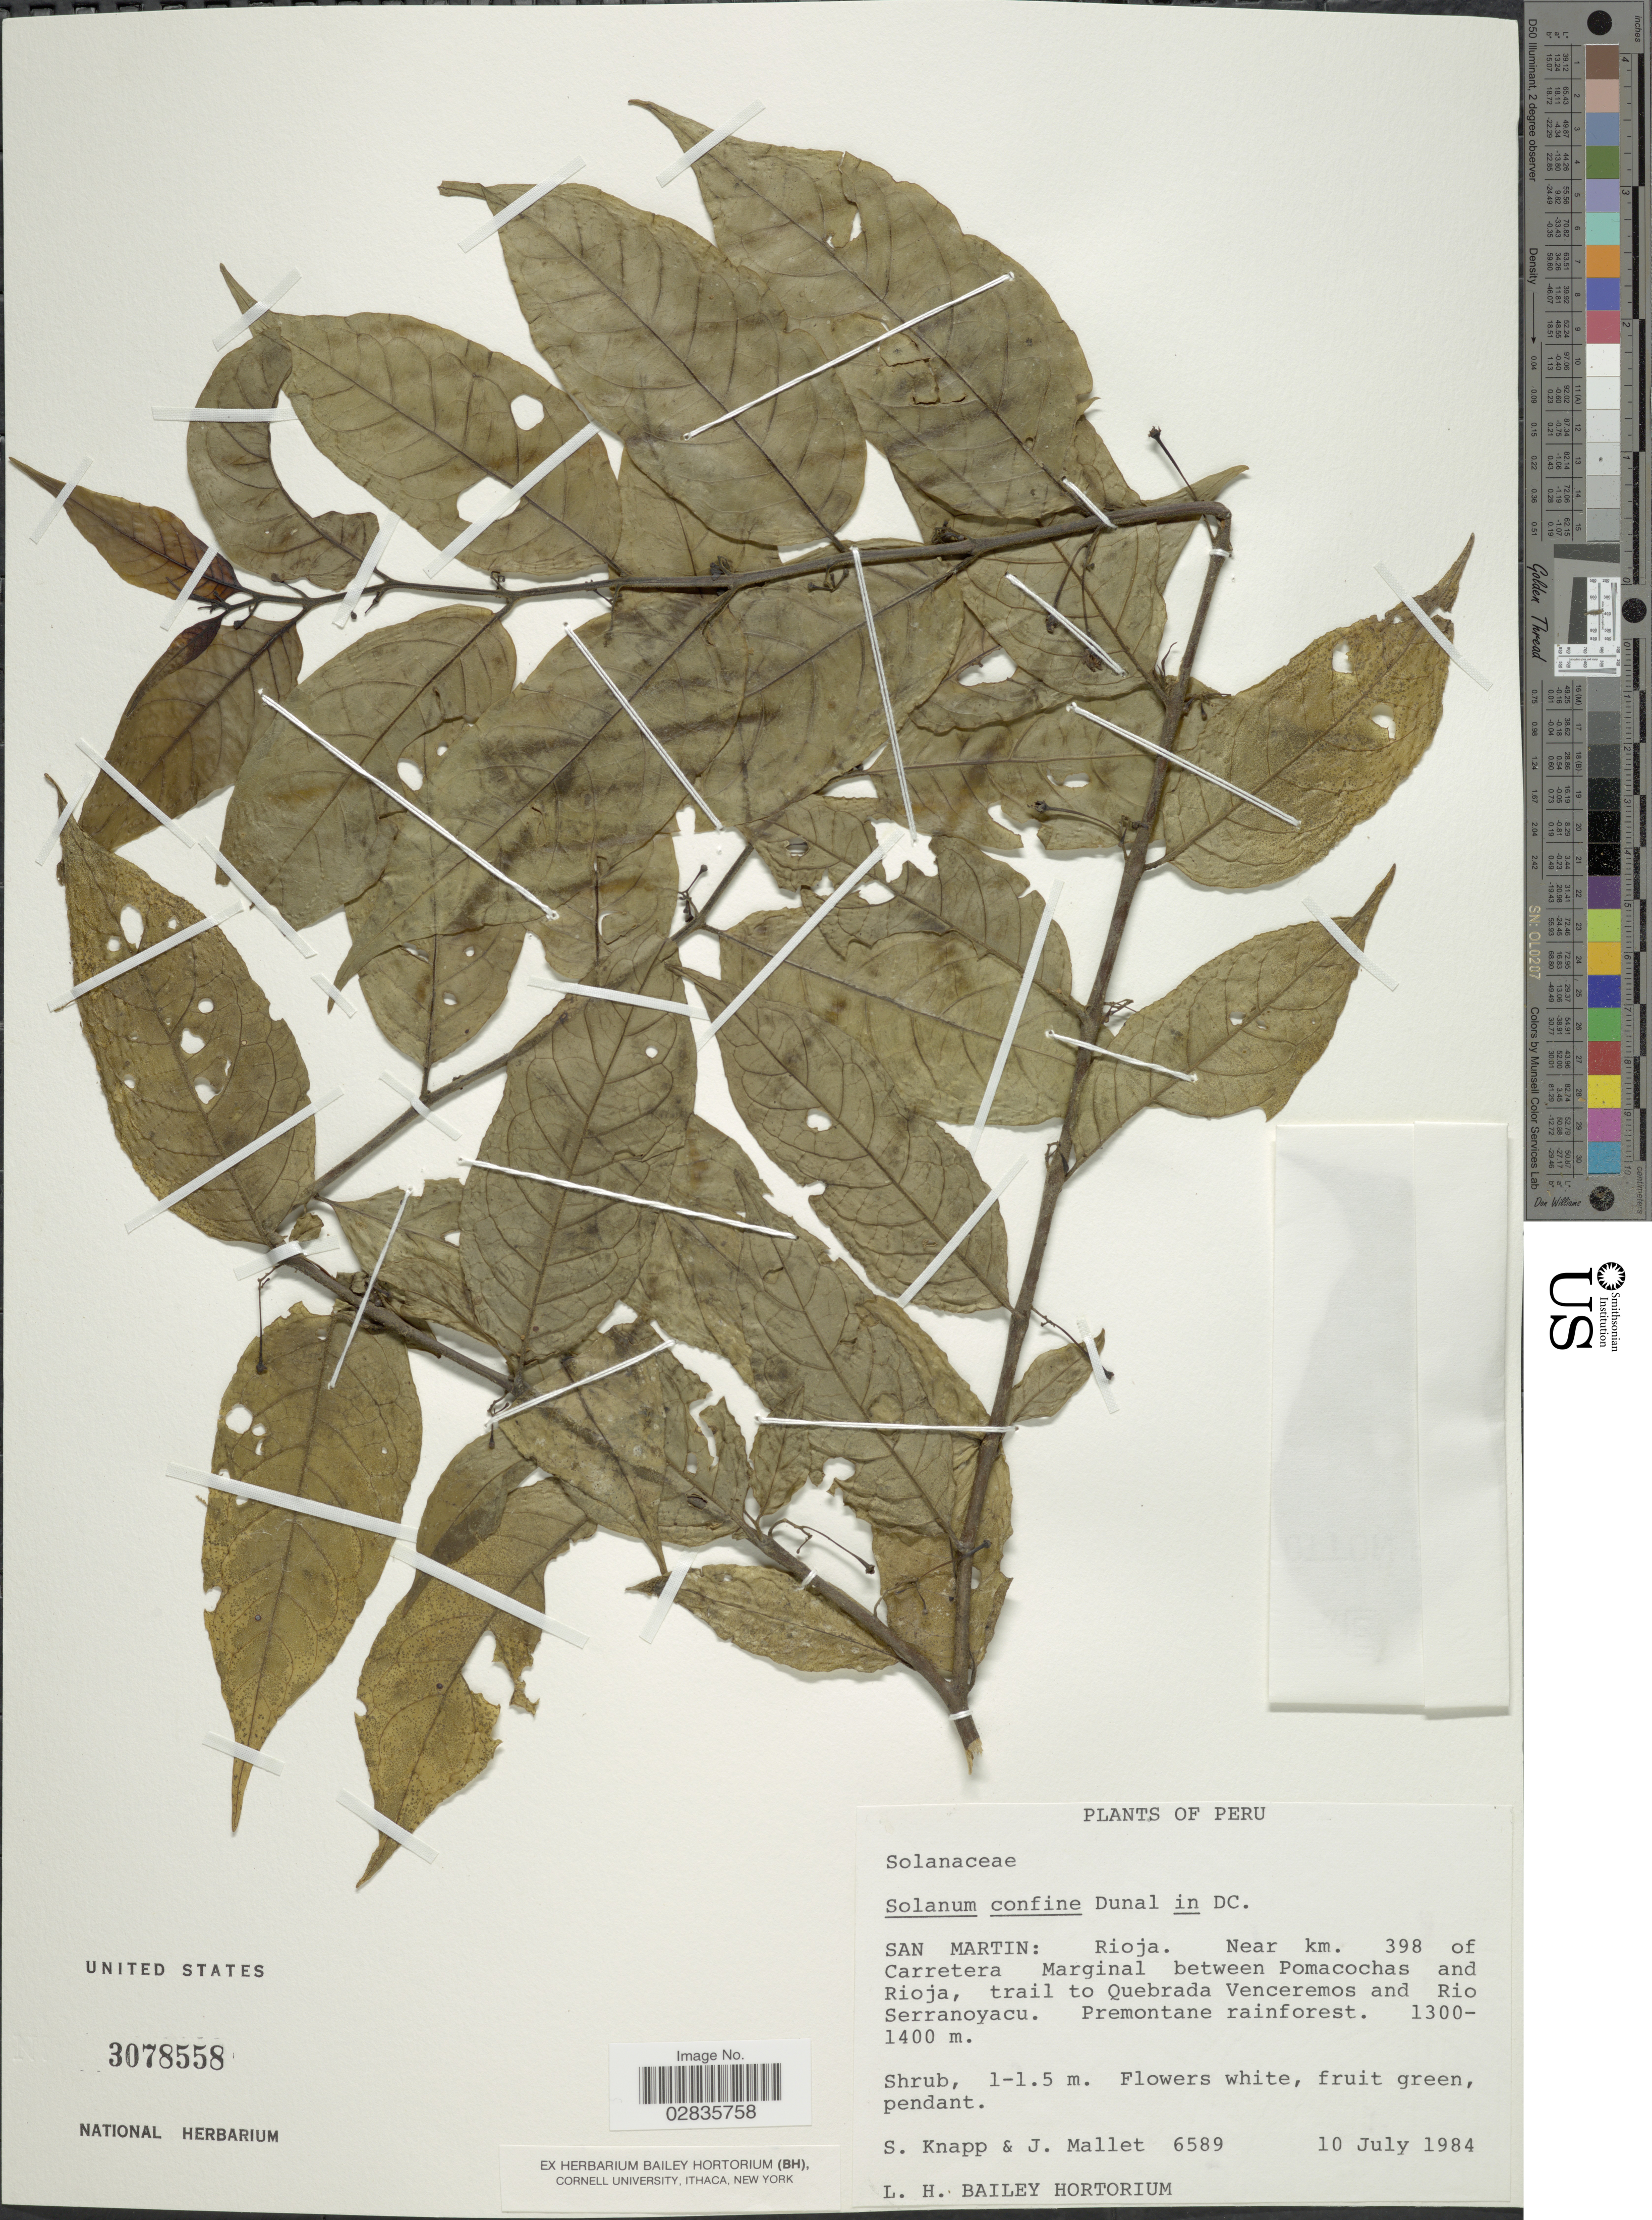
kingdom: Plantae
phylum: Tracheophyta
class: Magnoliopsida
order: Solanales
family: Solanaceae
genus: Solanum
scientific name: Solanum confine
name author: Dunal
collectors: S. Knapp & J. Mallet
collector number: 6589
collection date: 1984-07-10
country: Peru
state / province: San Martín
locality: Rioja, near km. 398 of Carretera Marginal between Pomacochas and Rioja, trail to Quebrada Venceremos and Rio Serranoyacu.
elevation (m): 1300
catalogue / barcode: US 3078558